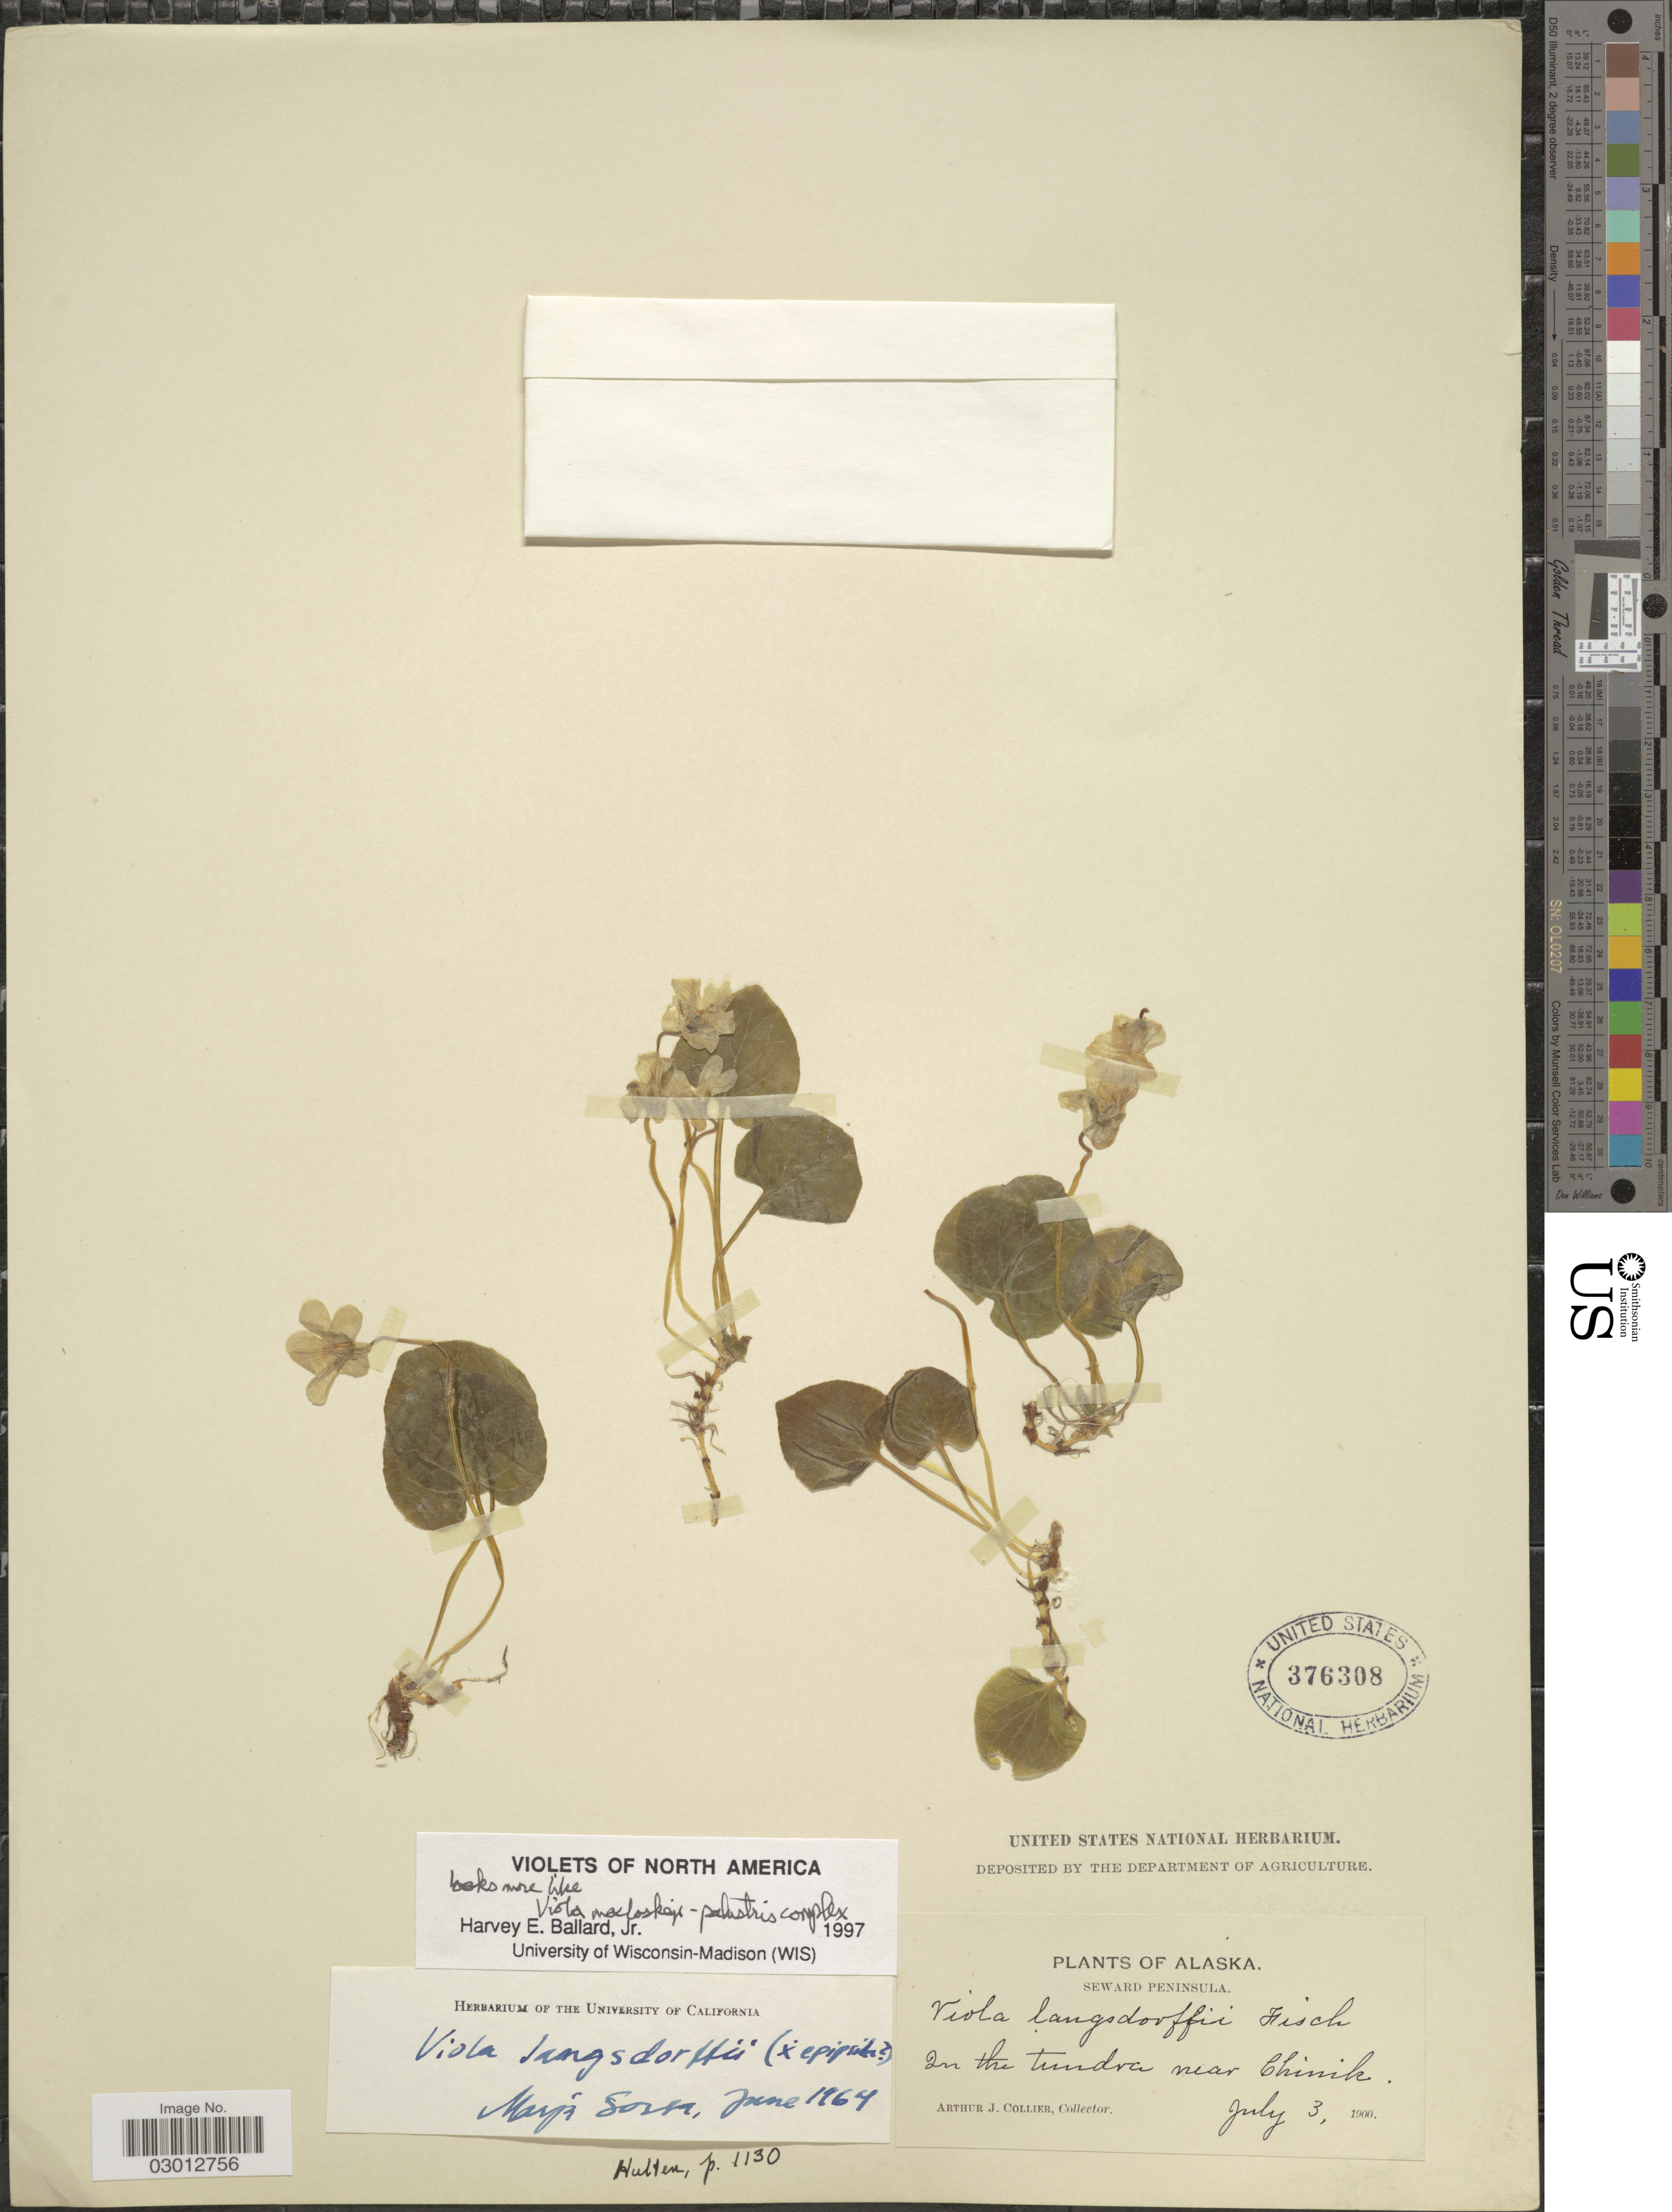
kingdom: Plantae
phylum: Tracheophyta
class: Magnoliopsida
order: Malpighiales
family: Violaceae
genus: Viola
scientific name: Viola palustris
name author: L.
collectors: A. Collier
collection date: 1900-07-03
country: United States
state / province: Alaska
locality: Seward Peninsula. In the tundra near Chinik.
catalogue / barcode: US 376308